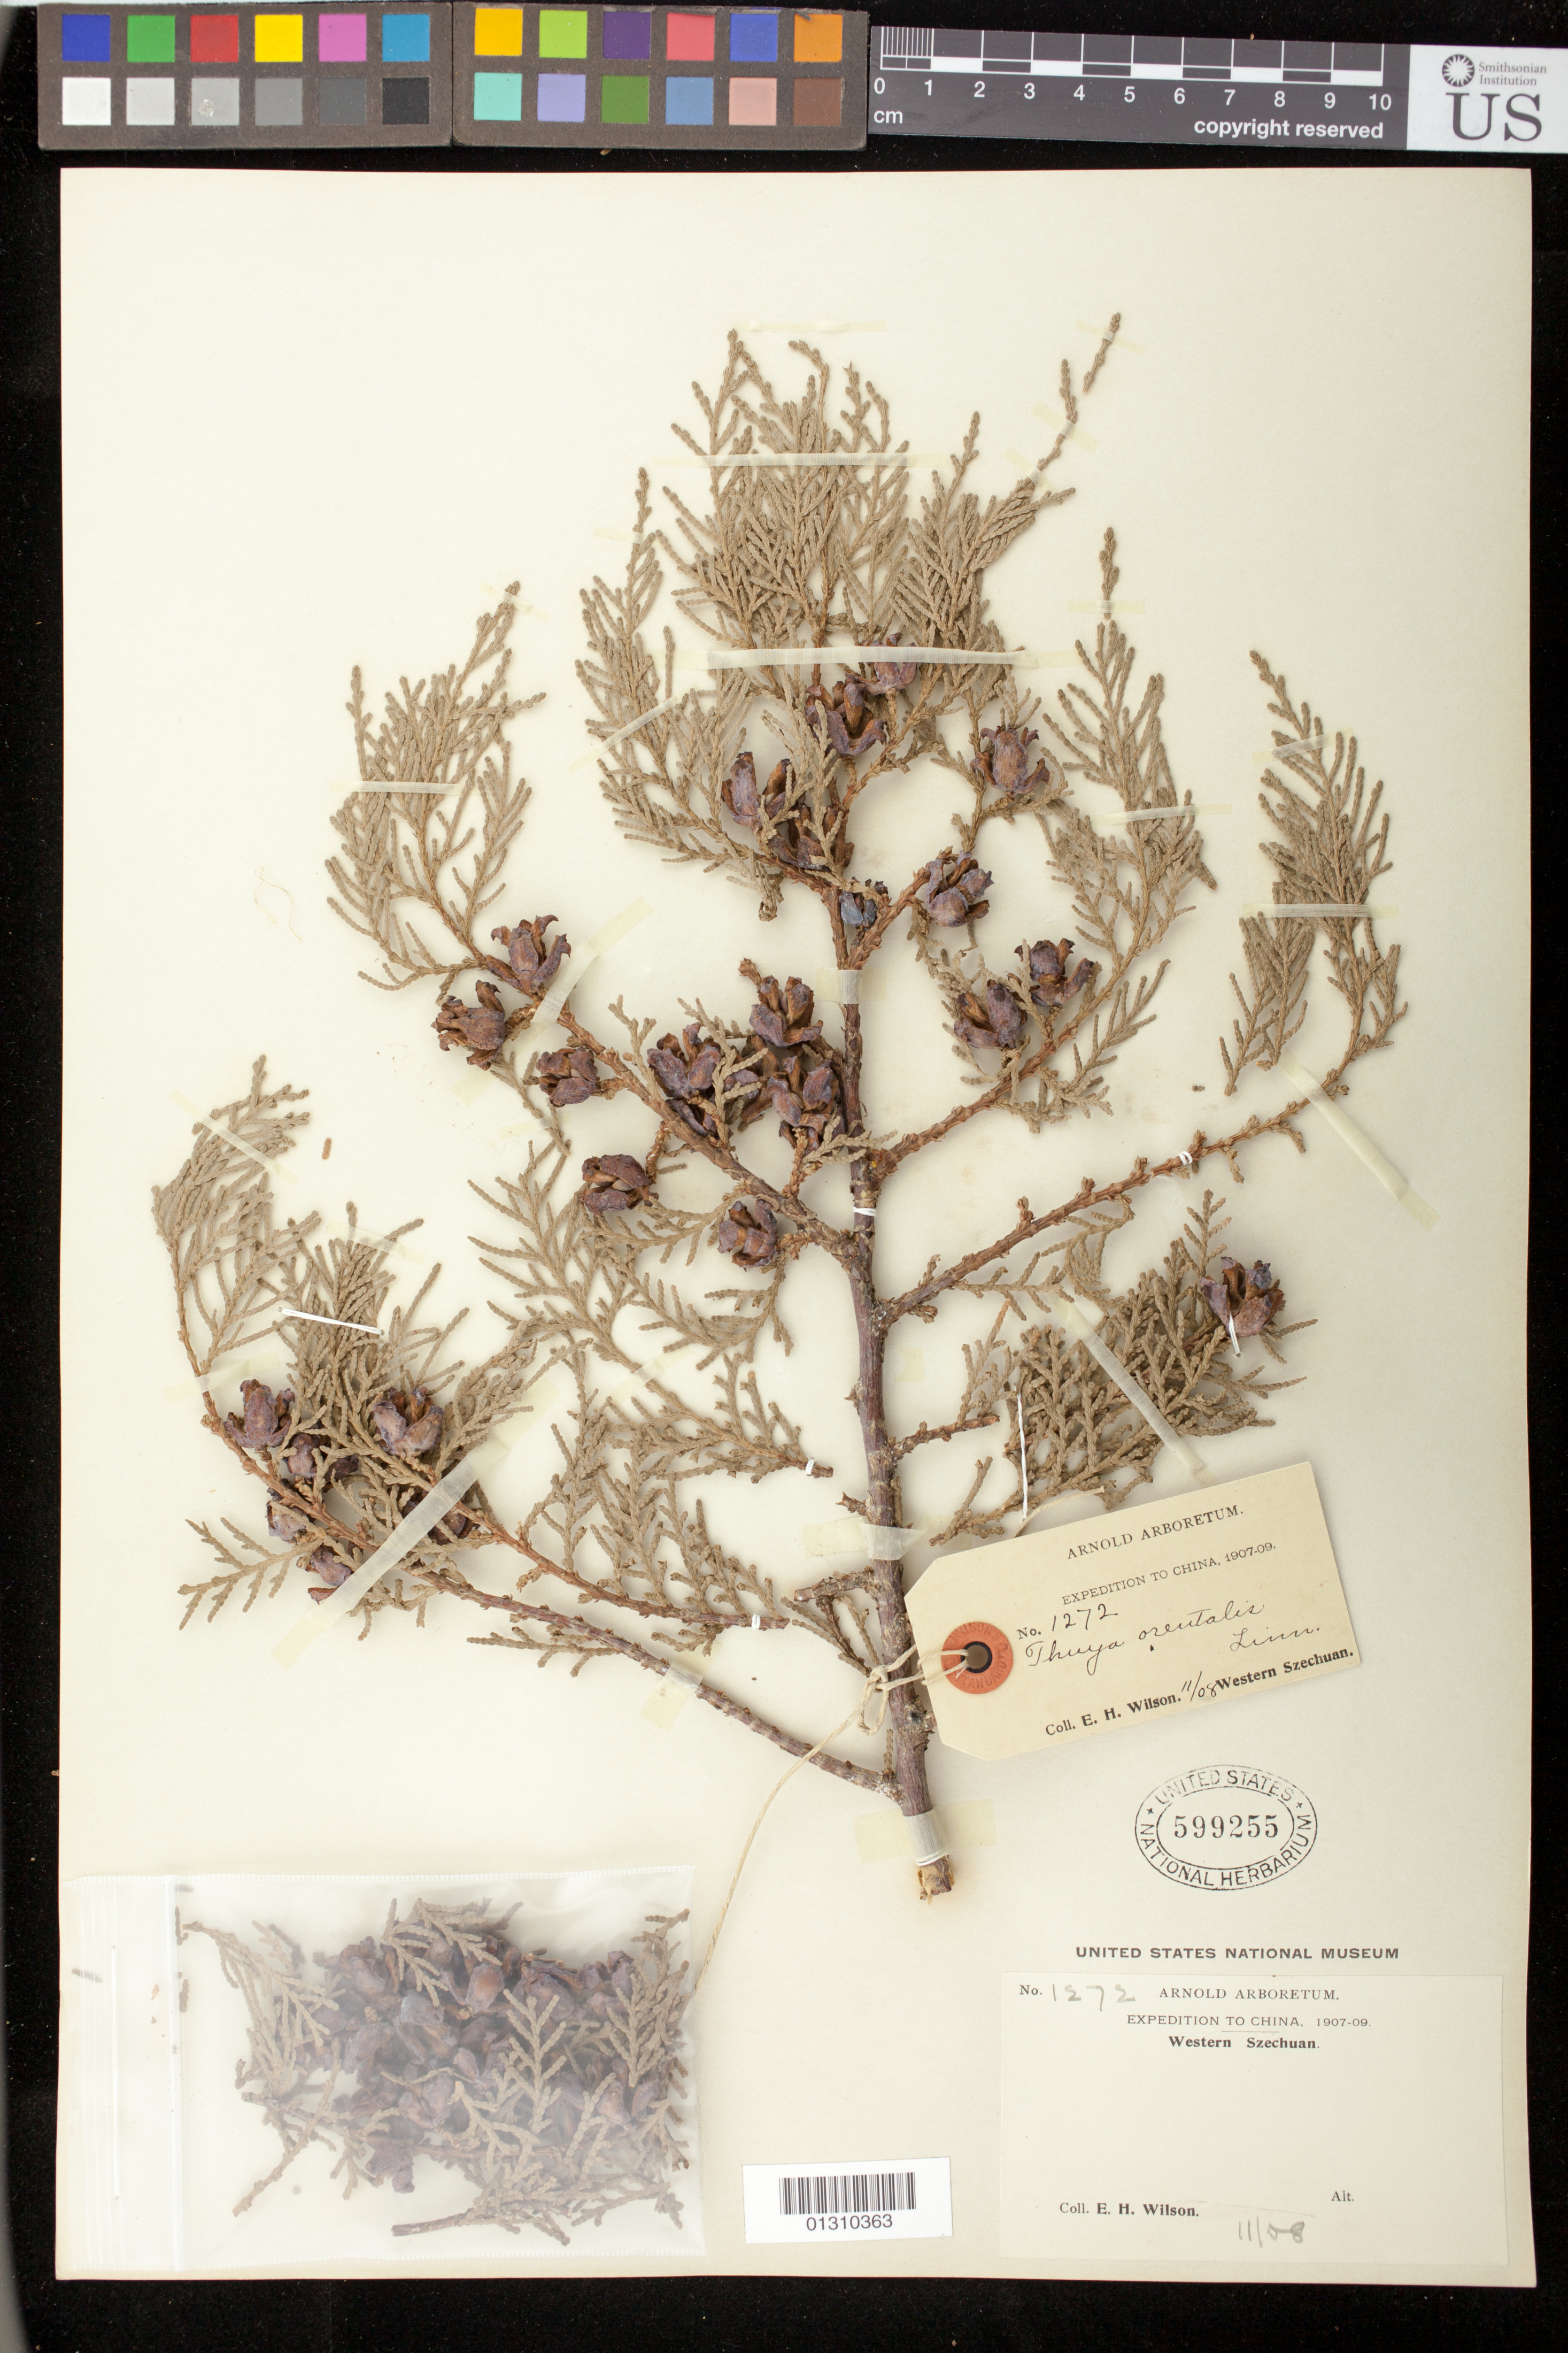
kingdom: Plantae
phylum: Tracheophyta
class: Pinopsida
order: Pinales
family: Cupressaceae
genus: Thuja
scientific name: Thuja orientalis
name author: L.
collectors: E. H. Wilson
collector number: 1272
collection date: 1908-11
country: China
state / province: Sichuan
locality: Western Szechuan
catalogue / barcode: US 599255